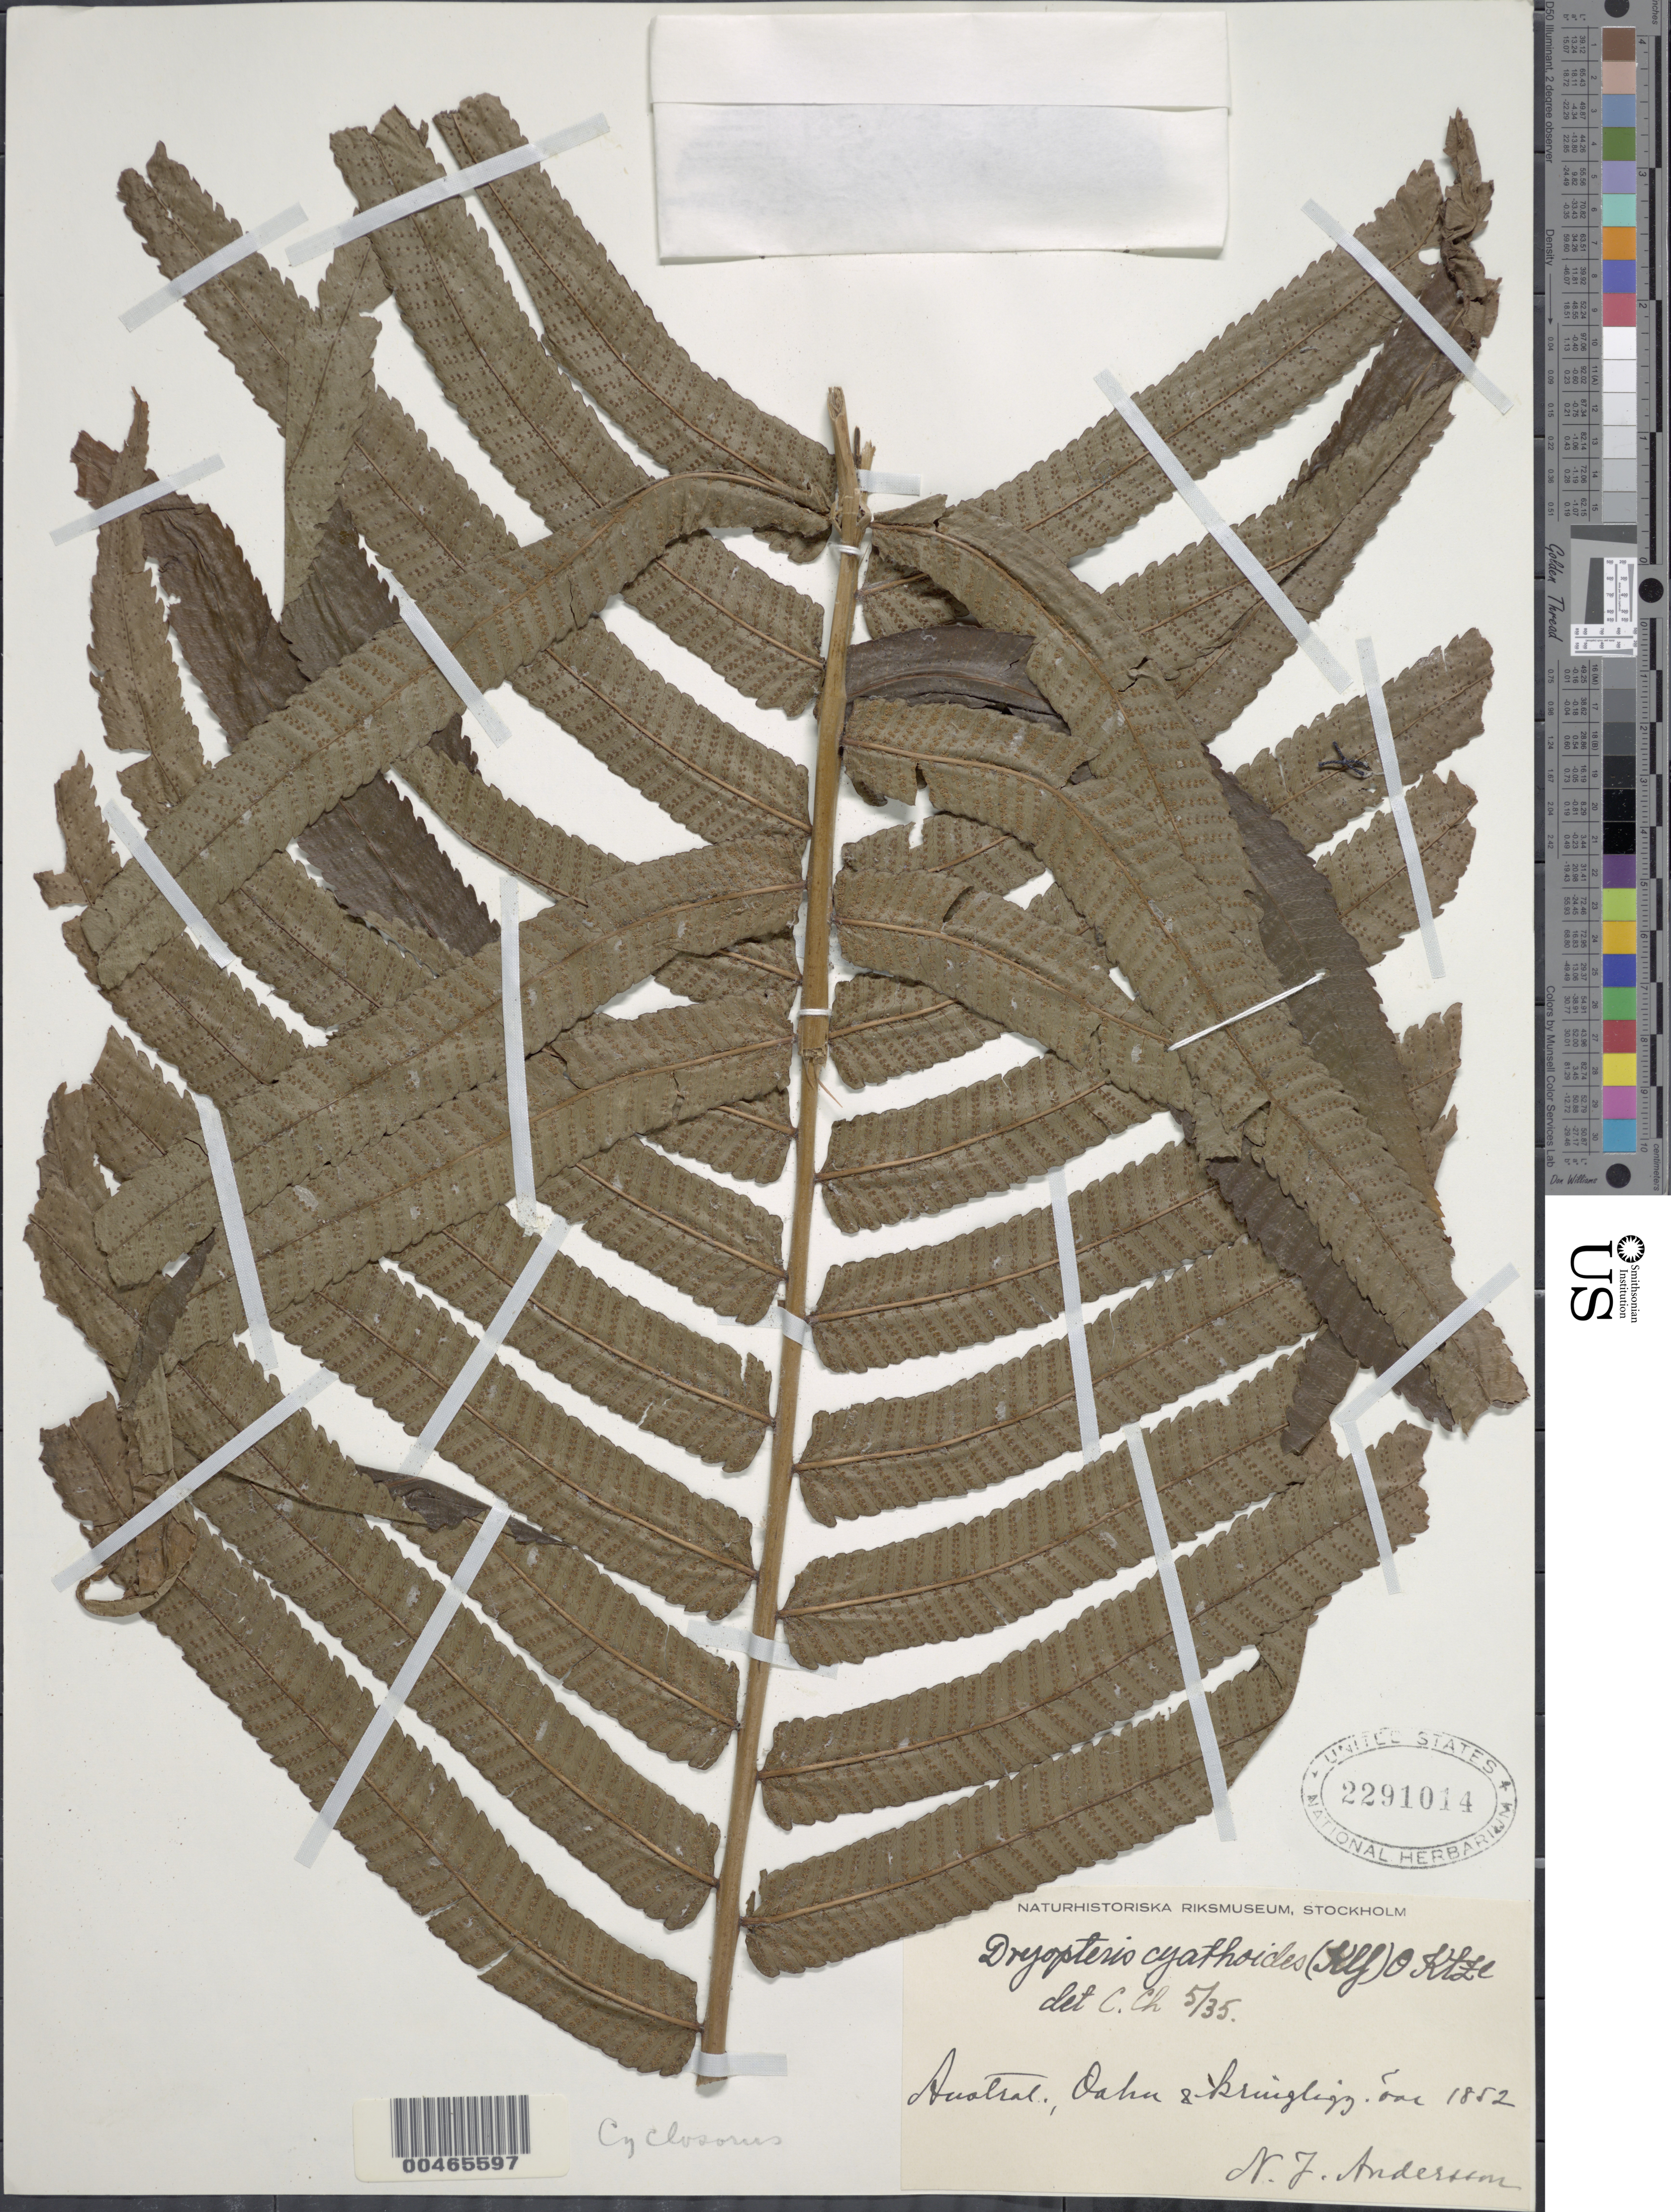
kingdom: Plantae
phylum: Tracheophyta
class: Polypodiopsida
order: Polypodiales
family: Thelypteridaceae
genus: Christella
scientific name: Christella cyatheoides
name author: (Kaulf.) Holttum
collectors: N. J. Andersson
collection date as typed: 1852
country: United States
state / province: Hawaii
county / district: Honolulu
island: Oahu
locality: Auatral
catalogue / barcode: US 2291014